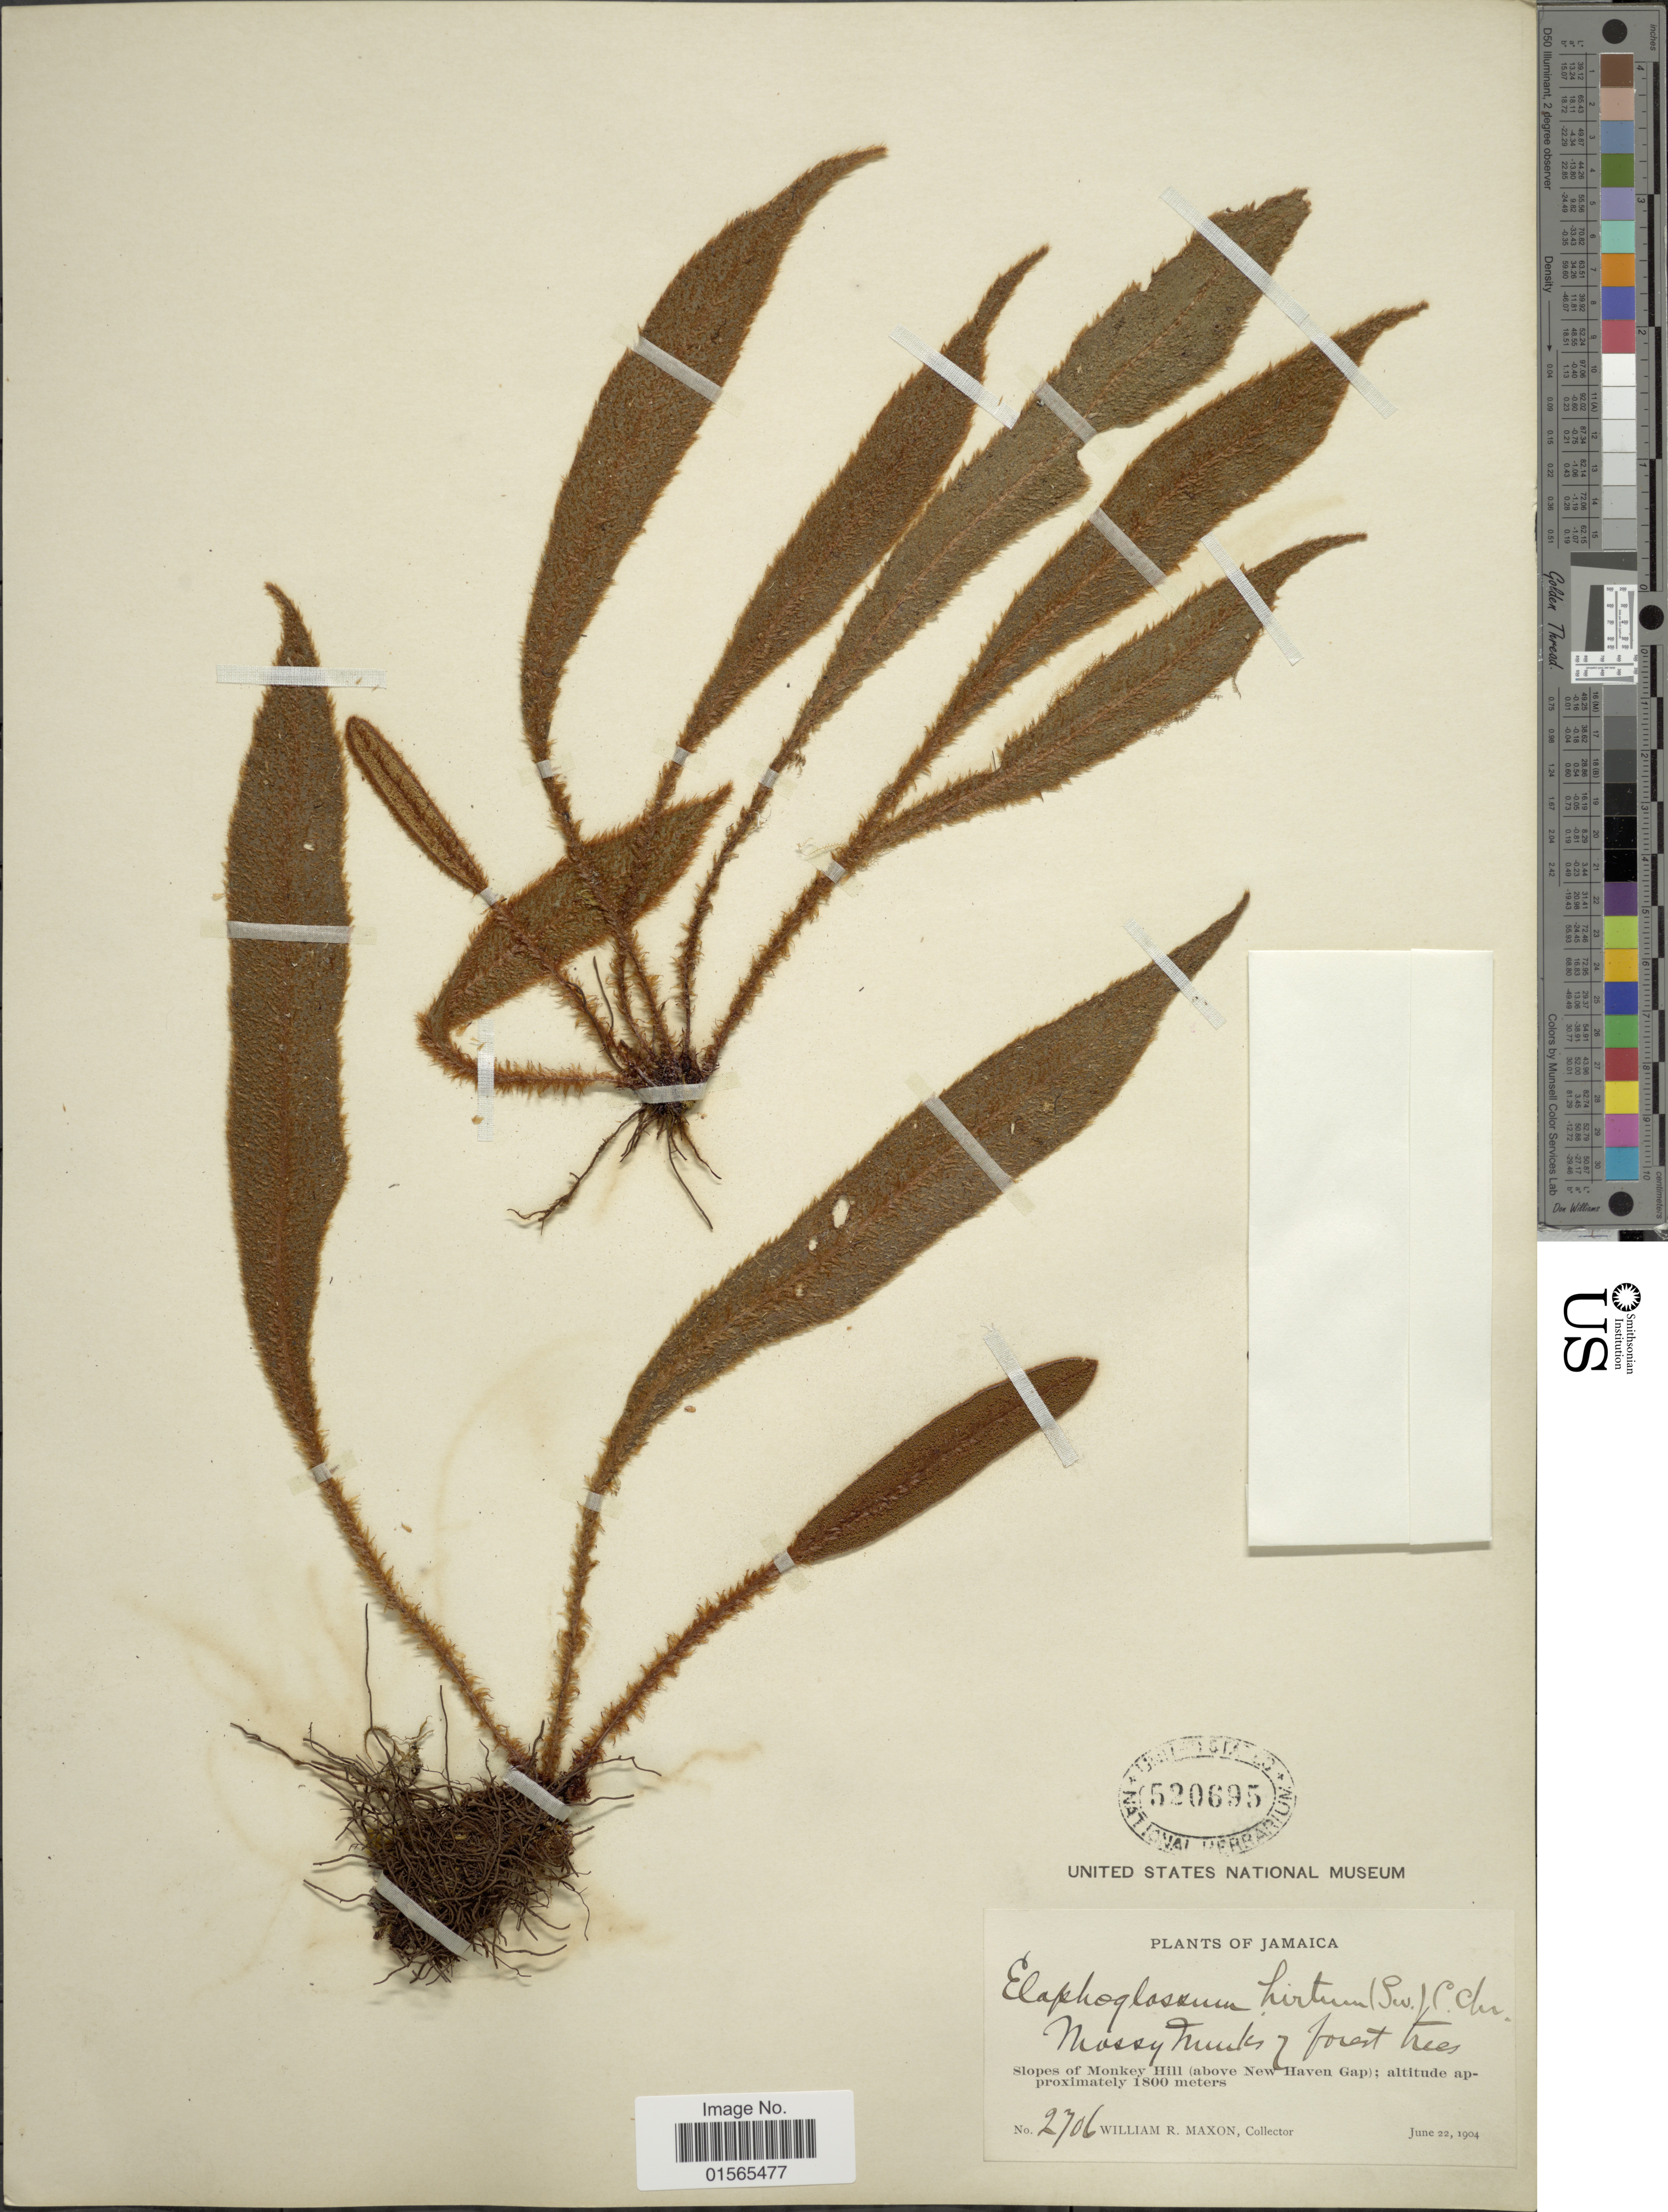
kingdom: Plantae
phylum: Tracheophyta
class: Polypodiopsida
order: Polypodiales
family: Dryopteridaceae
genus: Elaphoglossum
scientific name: Elaphoglossum hirtum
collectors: W. R. Maxon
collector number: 2706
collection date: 1904-06-22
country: Jamaica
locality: Slopes of Monkey Hill (above New Haven Gap)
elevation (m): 1800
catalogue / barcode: US 520695